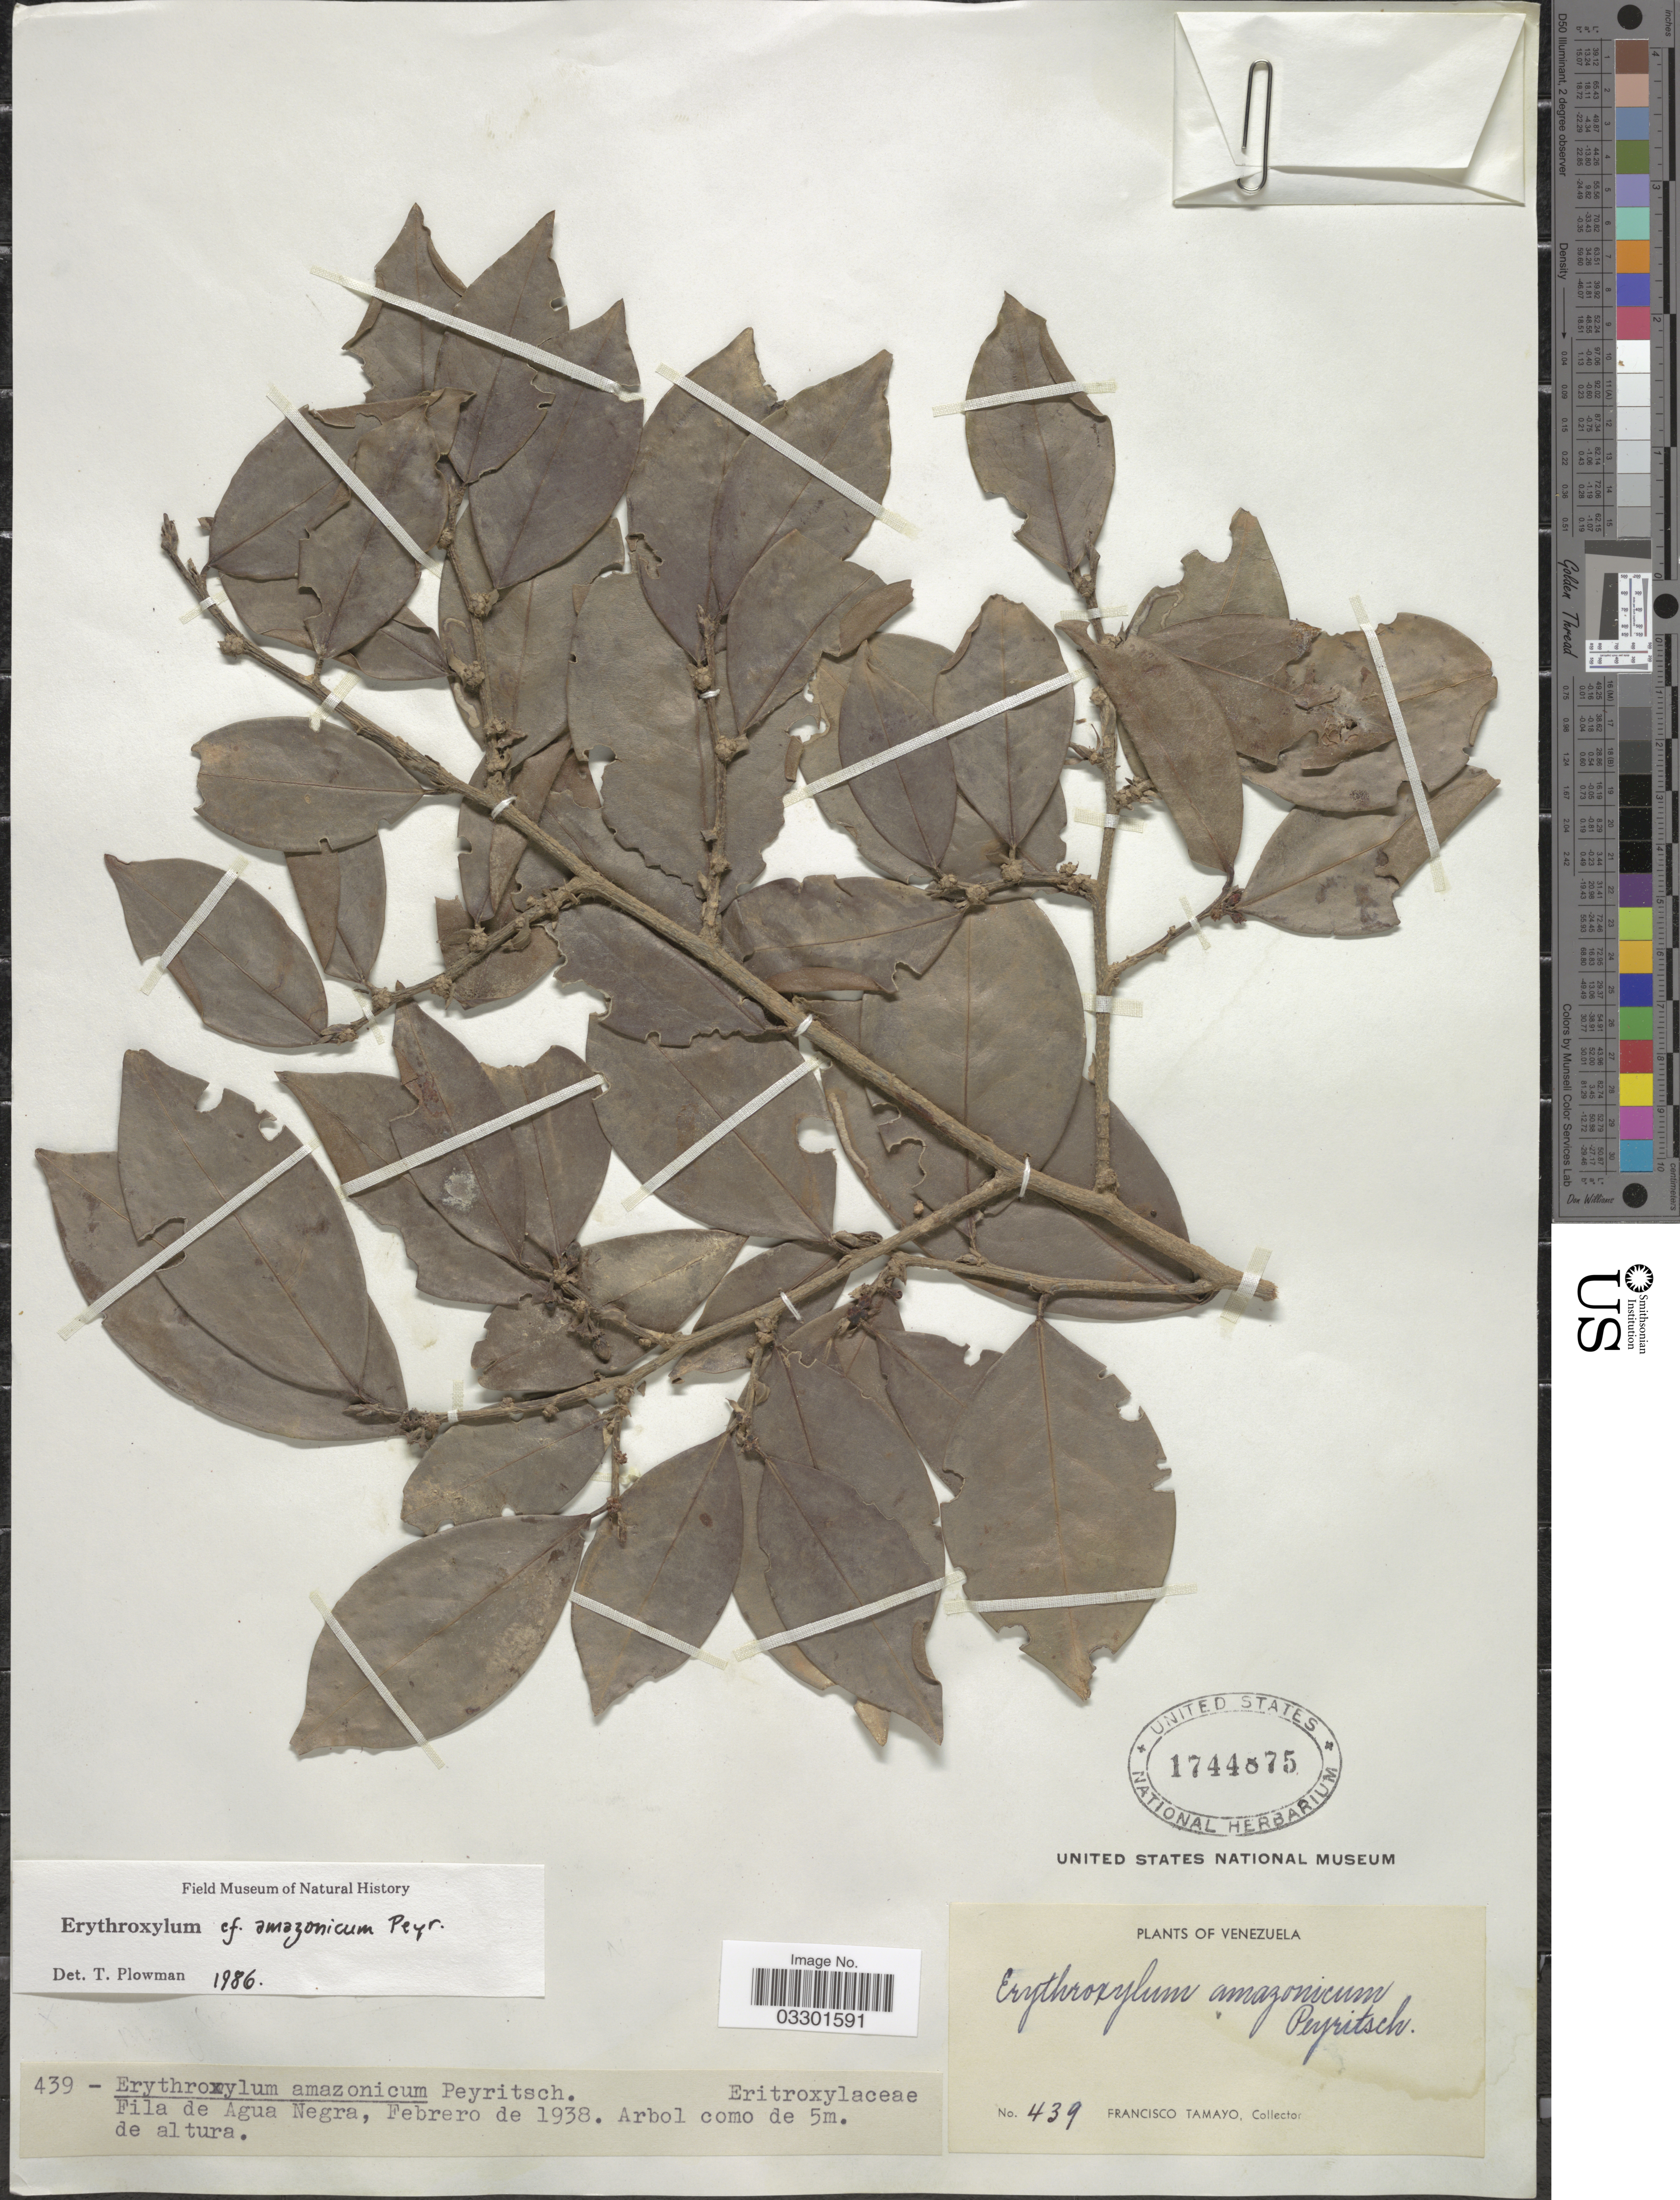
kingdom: Plantae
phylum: Tracheophyta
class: Magnoliopsida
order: Malpighiales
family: Erythroxylaceae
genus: Erythroxylum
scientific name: Erythroxylum amazonicum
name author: Peyr.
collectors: F. Tamayo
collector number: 439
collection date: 1938-02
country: Venezuela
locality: Fila de Agua Negra.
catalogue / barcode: US 1744875